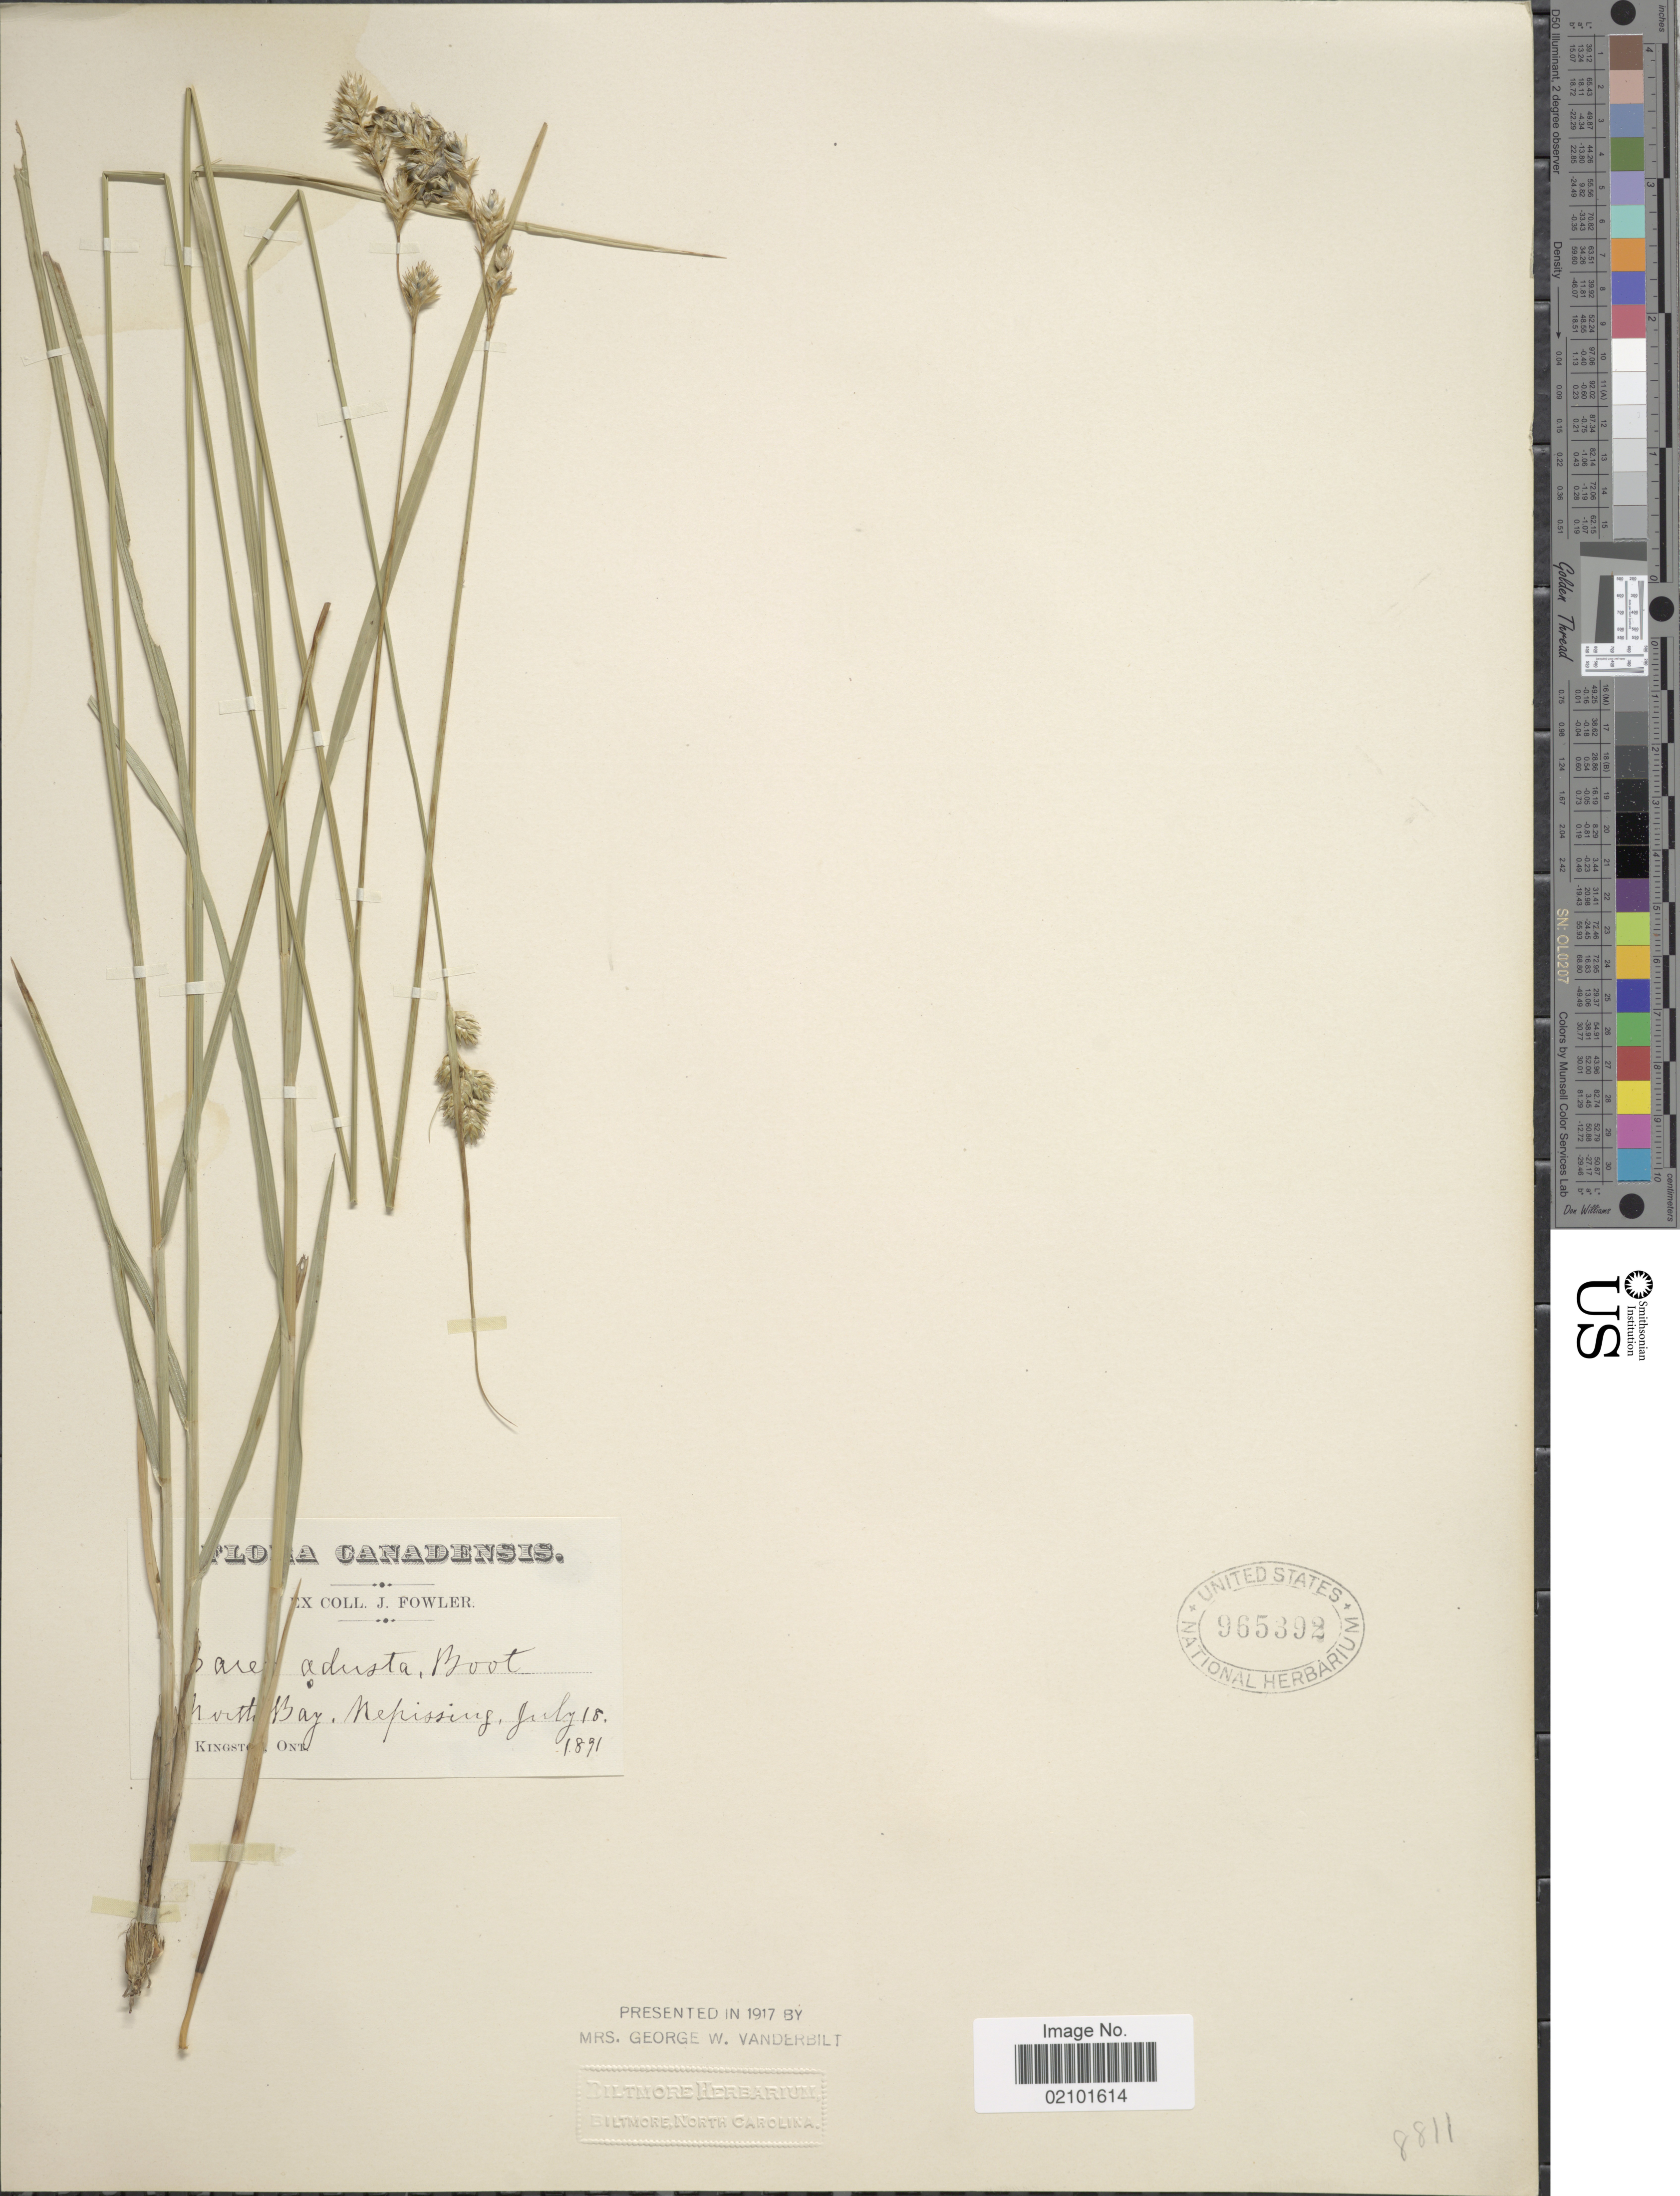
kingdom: Plantae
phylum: Tracheophyta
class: Liliopsida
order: Poales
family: Cyperaceae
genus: Carex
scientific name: Carex adusta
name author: Boott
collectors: J. P. Fowler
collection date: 1891-07-15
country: Canada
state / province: Ontario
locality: North Bay, Nepissing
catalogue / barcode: US 965392